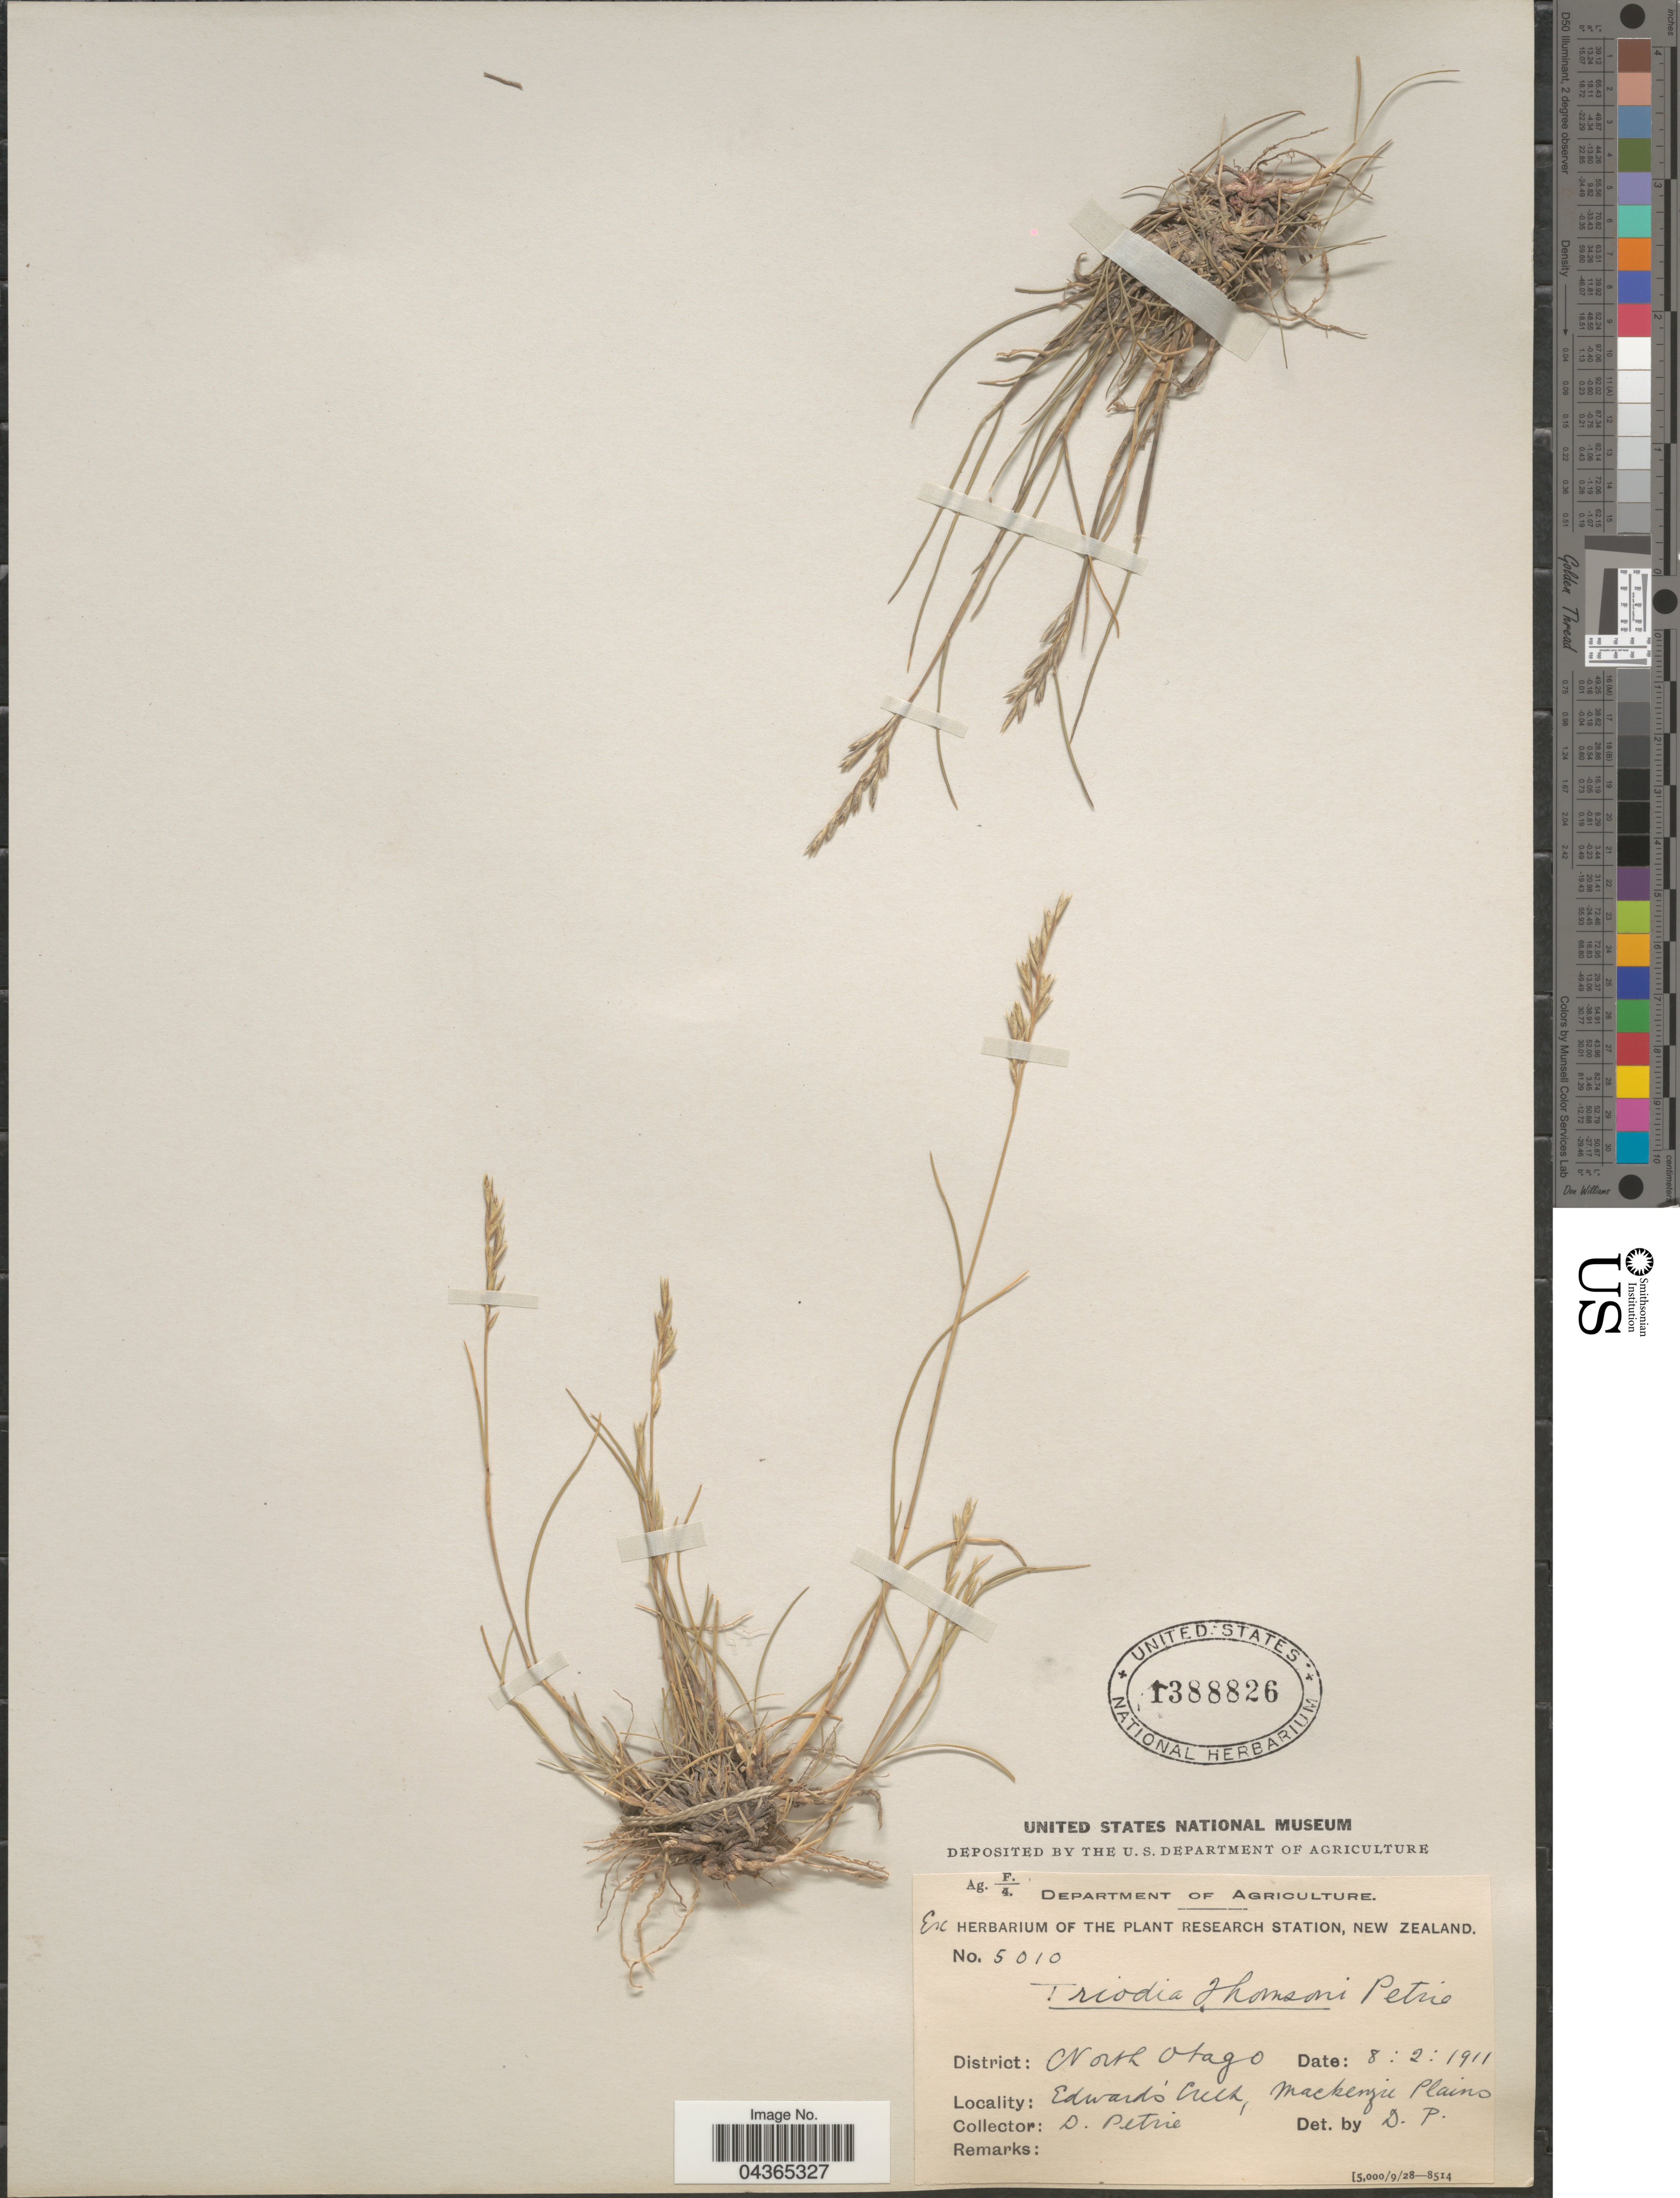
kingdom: Plantae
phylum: Tracheophyta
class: Liliopsida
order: Poales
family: Poaceae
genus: Rytidosperma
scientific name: Rytidosperma thomsonii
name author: (Buchanan) Connor & Edgar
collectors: D. Petrie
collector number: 5010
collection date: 1911-02-08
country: New Zealand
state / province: Otago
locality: District: North Otago. Edward's Creek, Mackenzie Plains.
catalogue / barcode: US 1388826